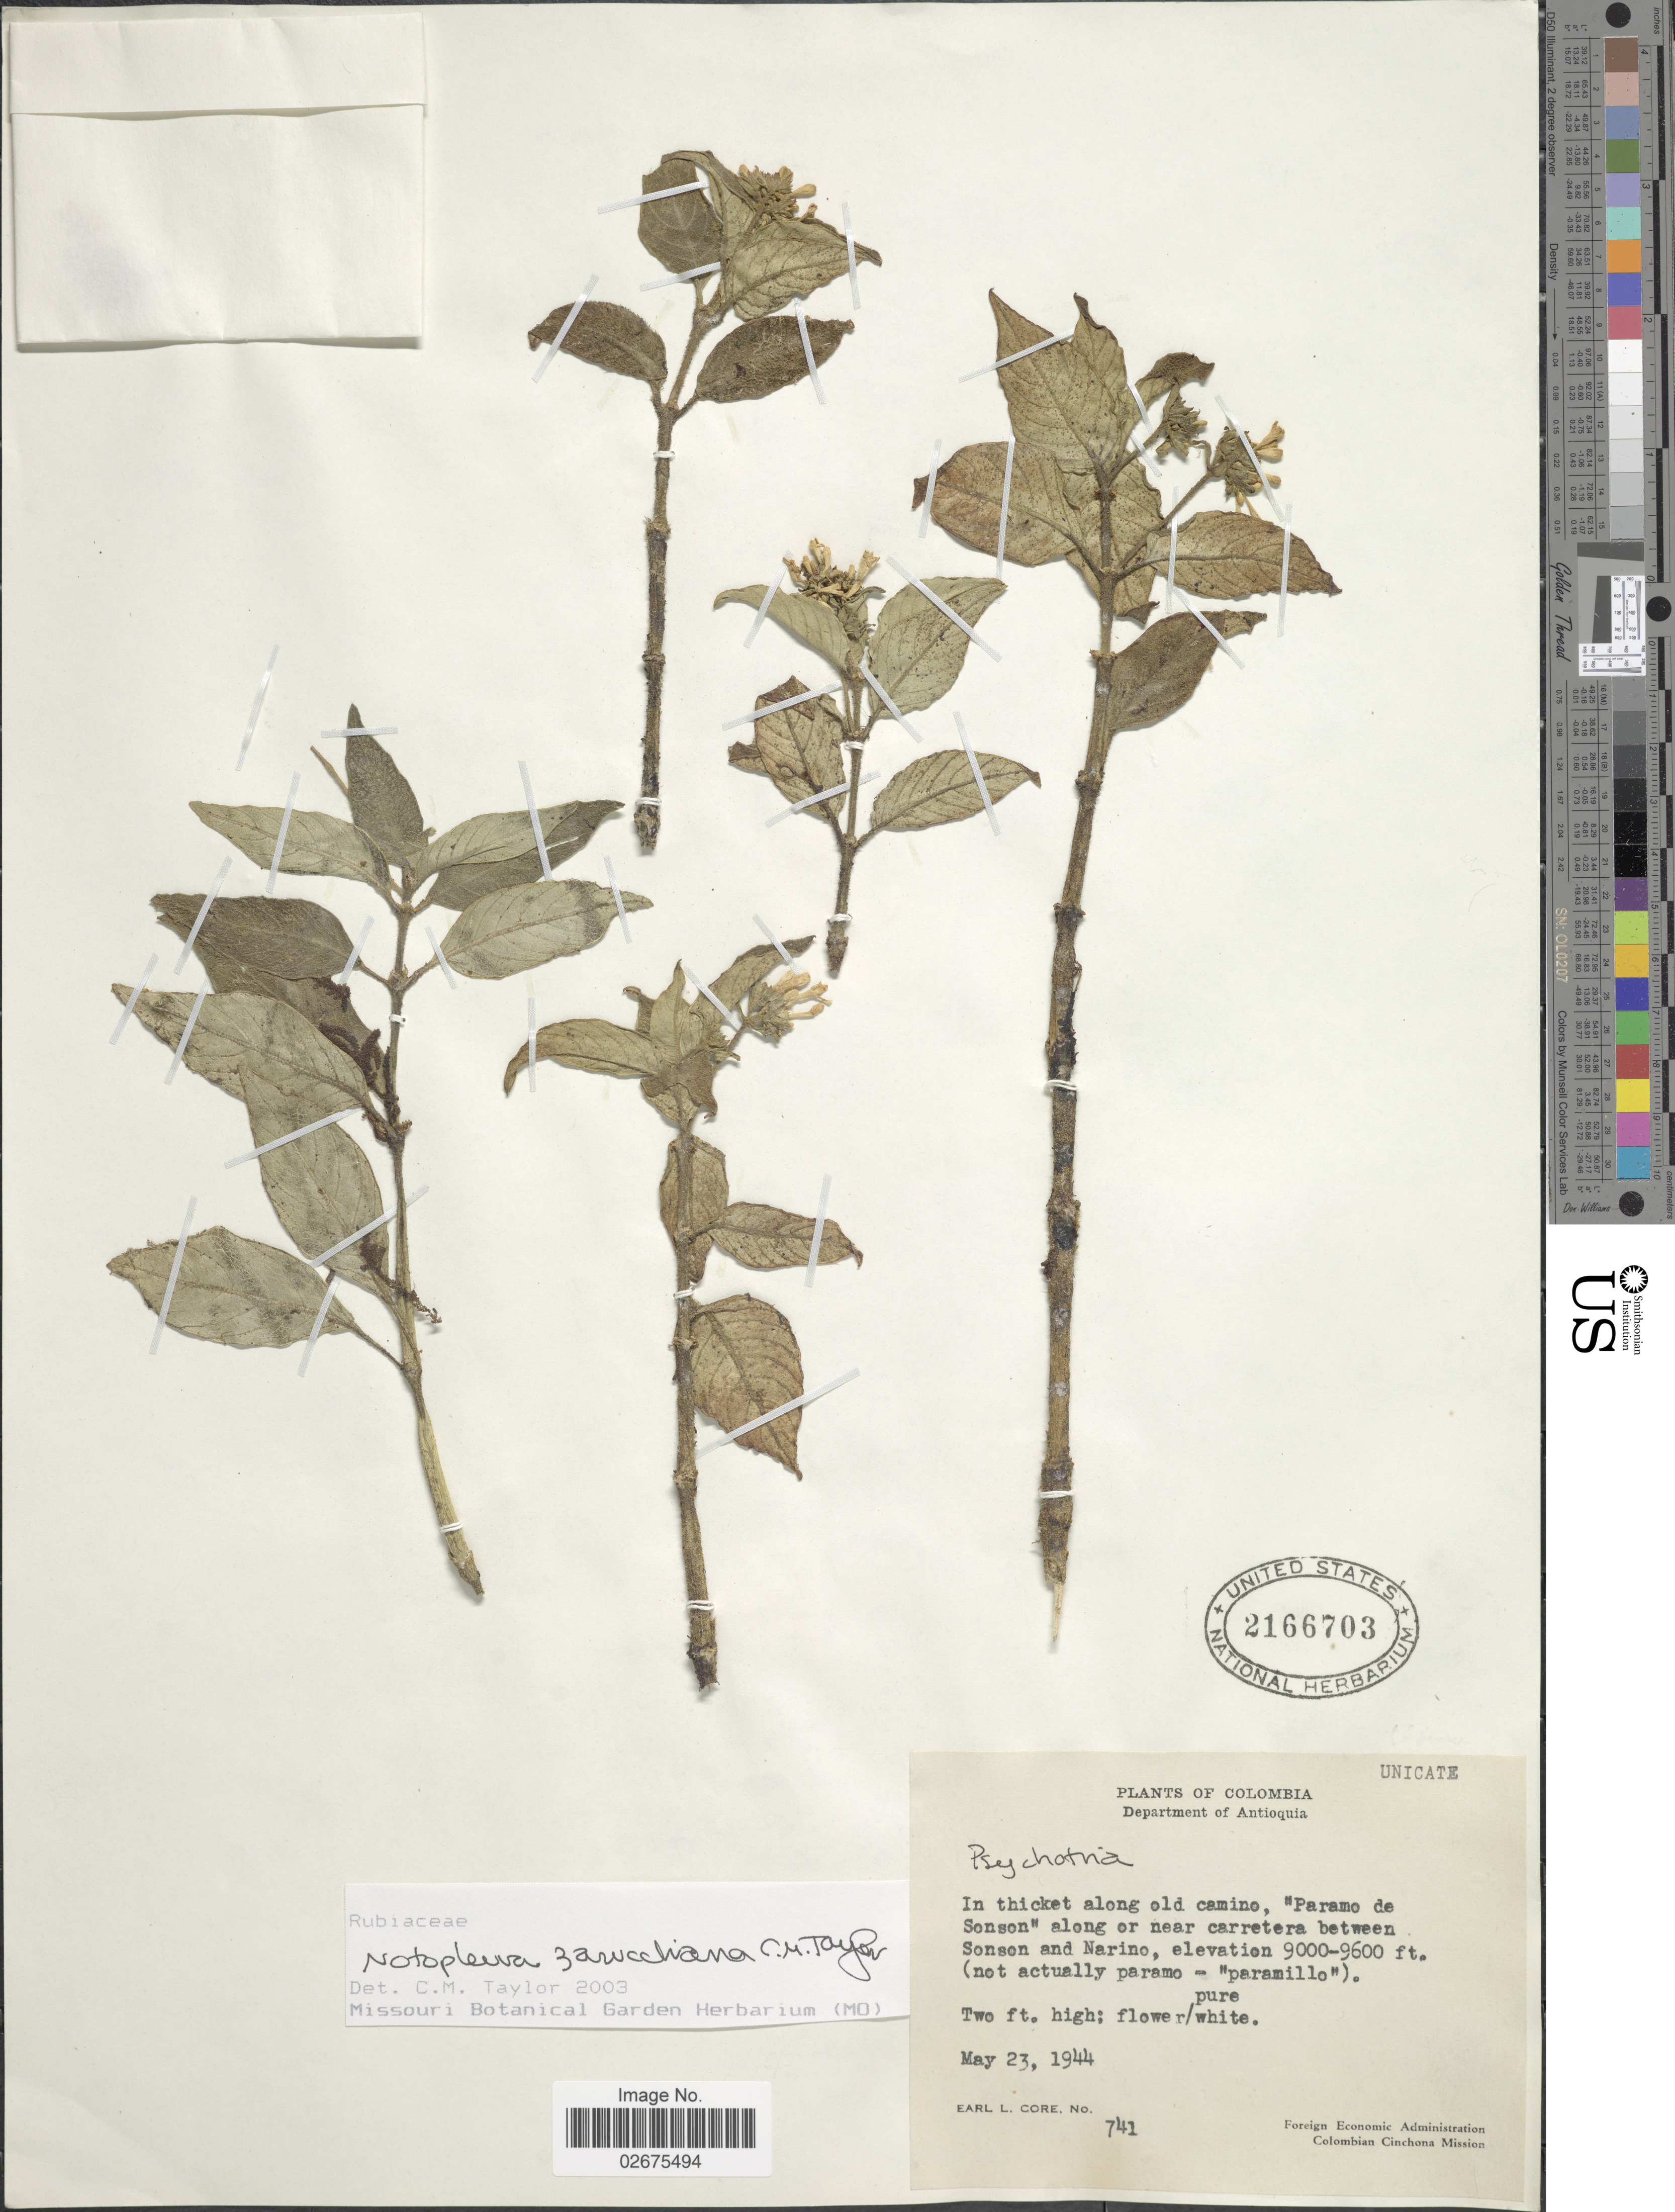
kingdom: Plantae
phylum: Tracheophyta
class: Magnoliopsida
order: Gentianales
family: Rubiaceae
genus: Notopleura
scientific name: Notopleura zarucchiana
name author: C.M. Taylor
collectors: E. L. Core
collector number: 741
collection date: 1944-05-23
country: Colombia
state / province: Antioquia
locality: Along old camino. "Paramo de Sonson"along or near carretera between Sonson and Narino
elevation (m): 2743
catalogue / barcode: US 2166703